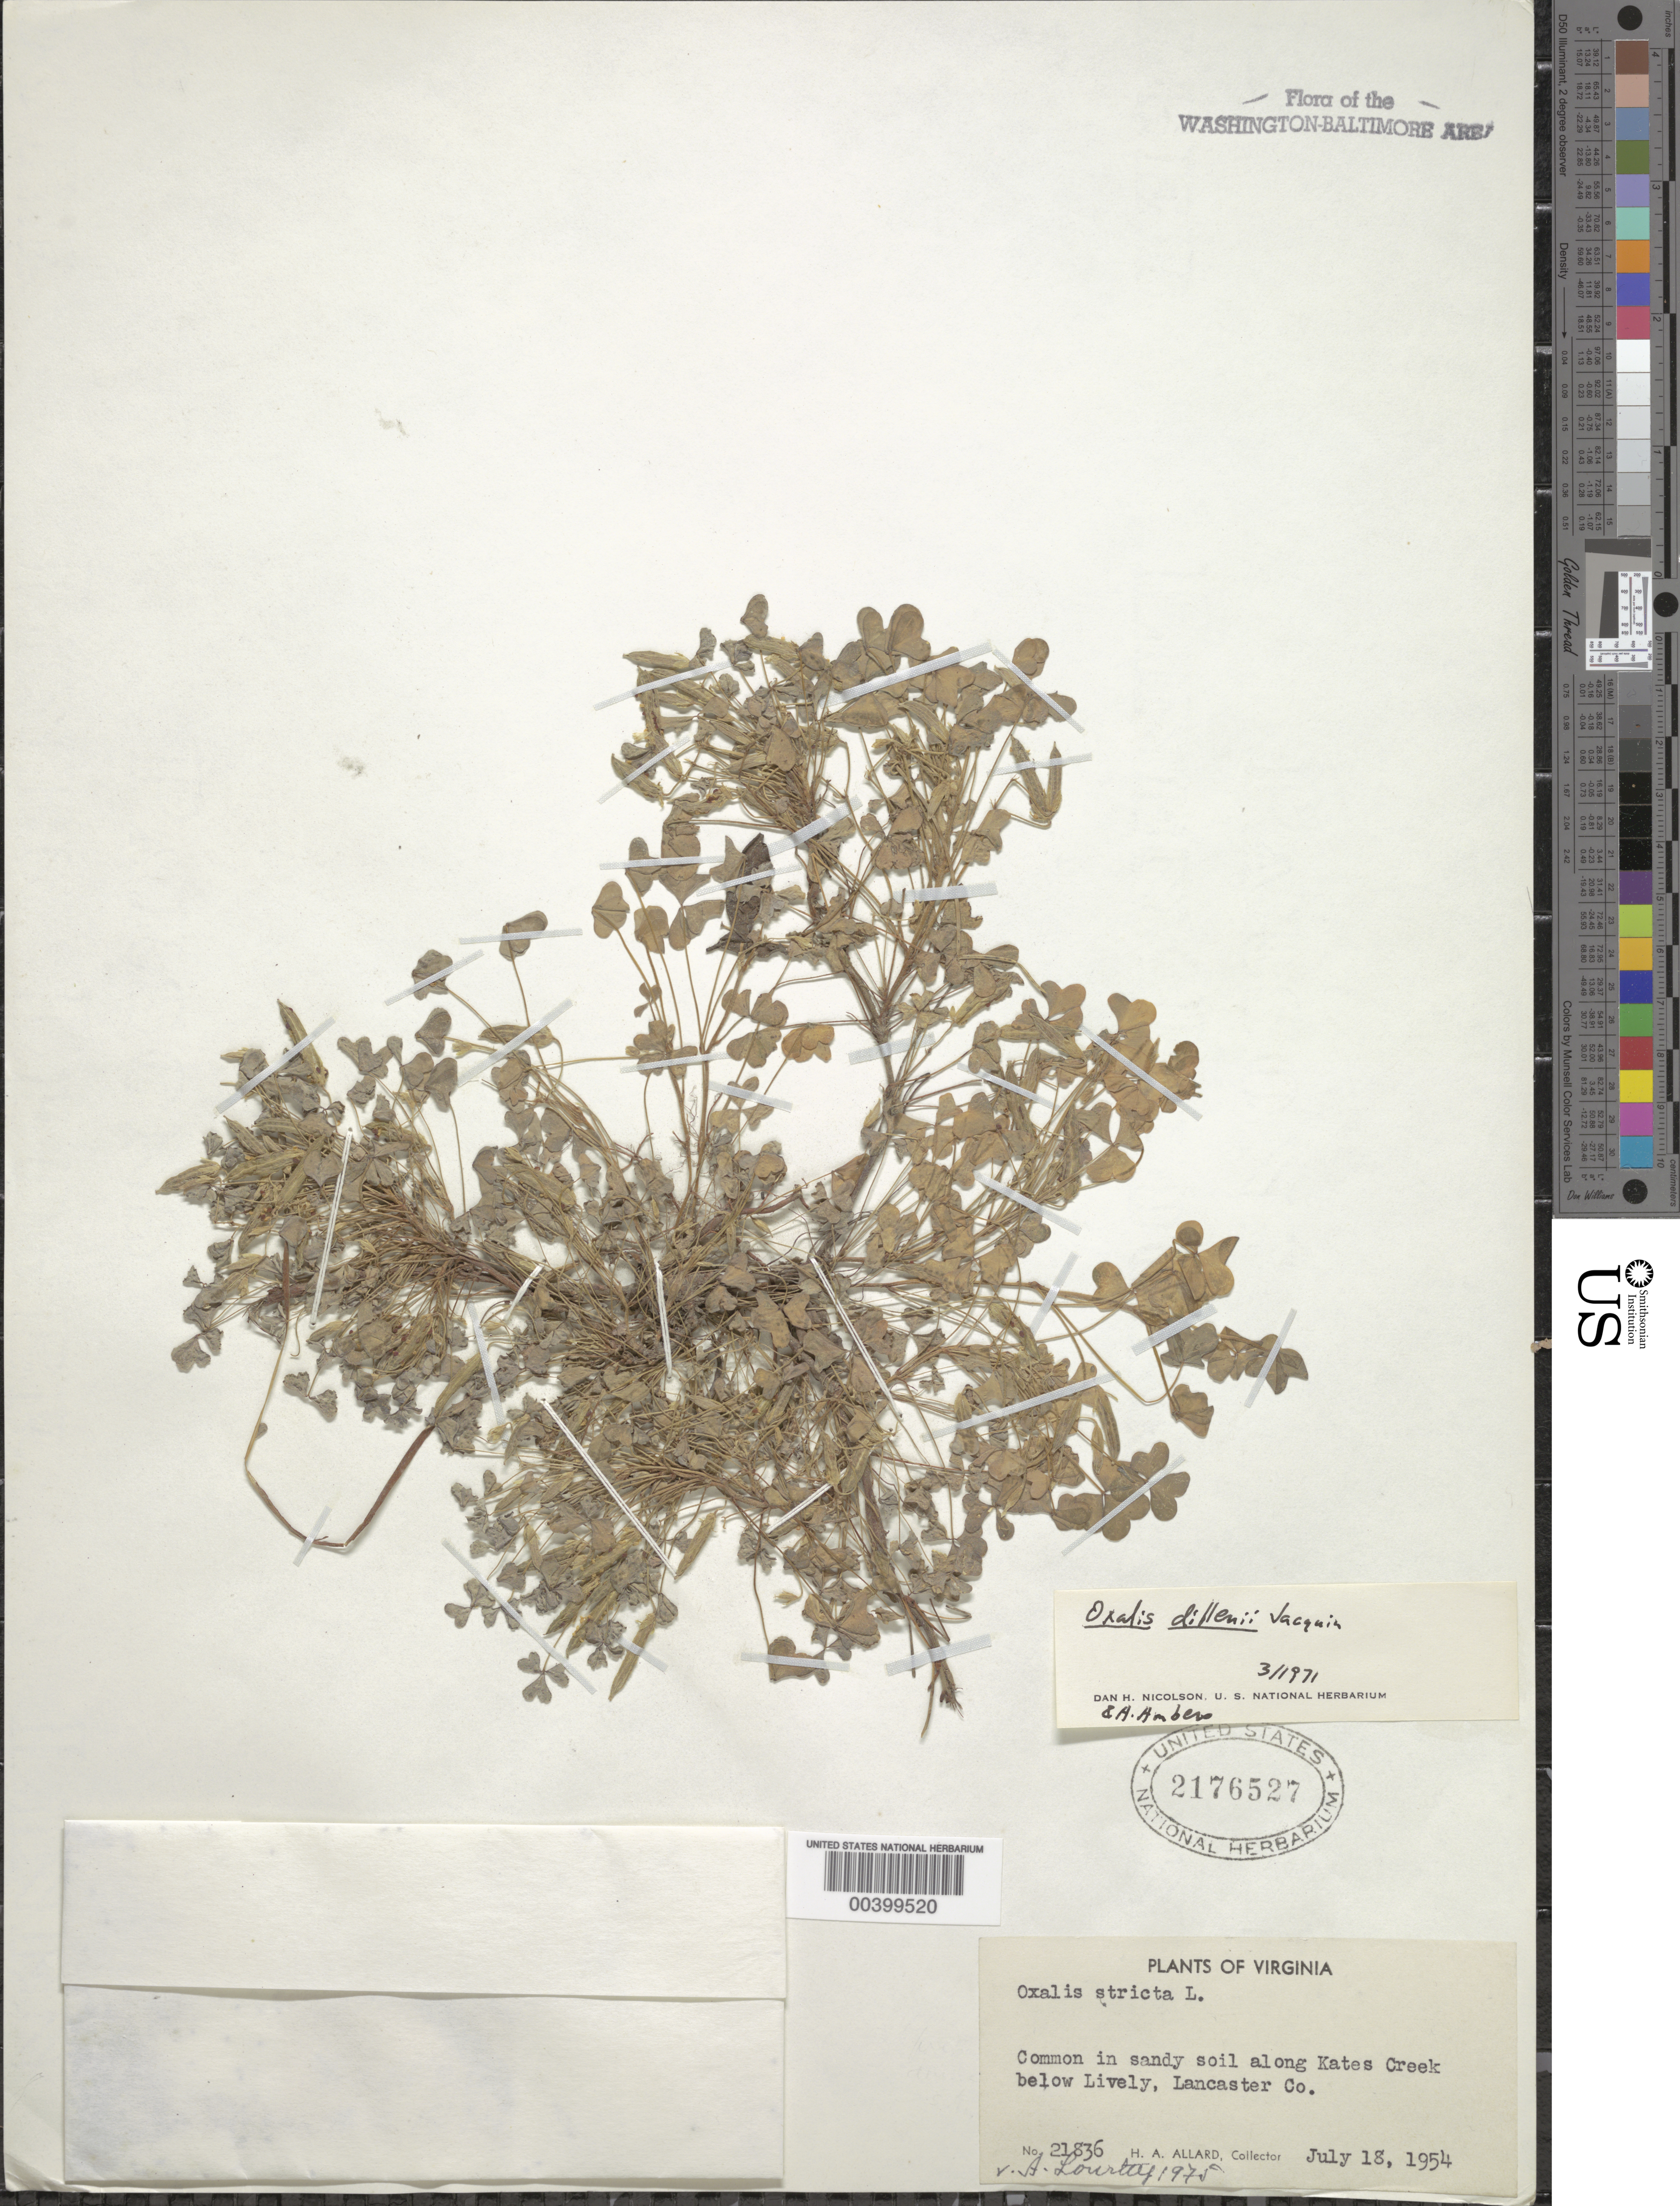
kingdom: Plantae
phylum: Tracheophyta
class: Magnoliopsida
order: Oxalidales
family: Oxalidaceae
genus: Oxalis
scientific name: Oxalis stricta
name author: L.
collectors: H. A. Allard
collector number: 21836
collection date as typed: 18 Jul 1954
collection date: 1954-07-18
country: United States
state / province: Virginia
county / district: Lancaster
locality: Kates Creek below Lively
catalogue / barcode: US 2176527